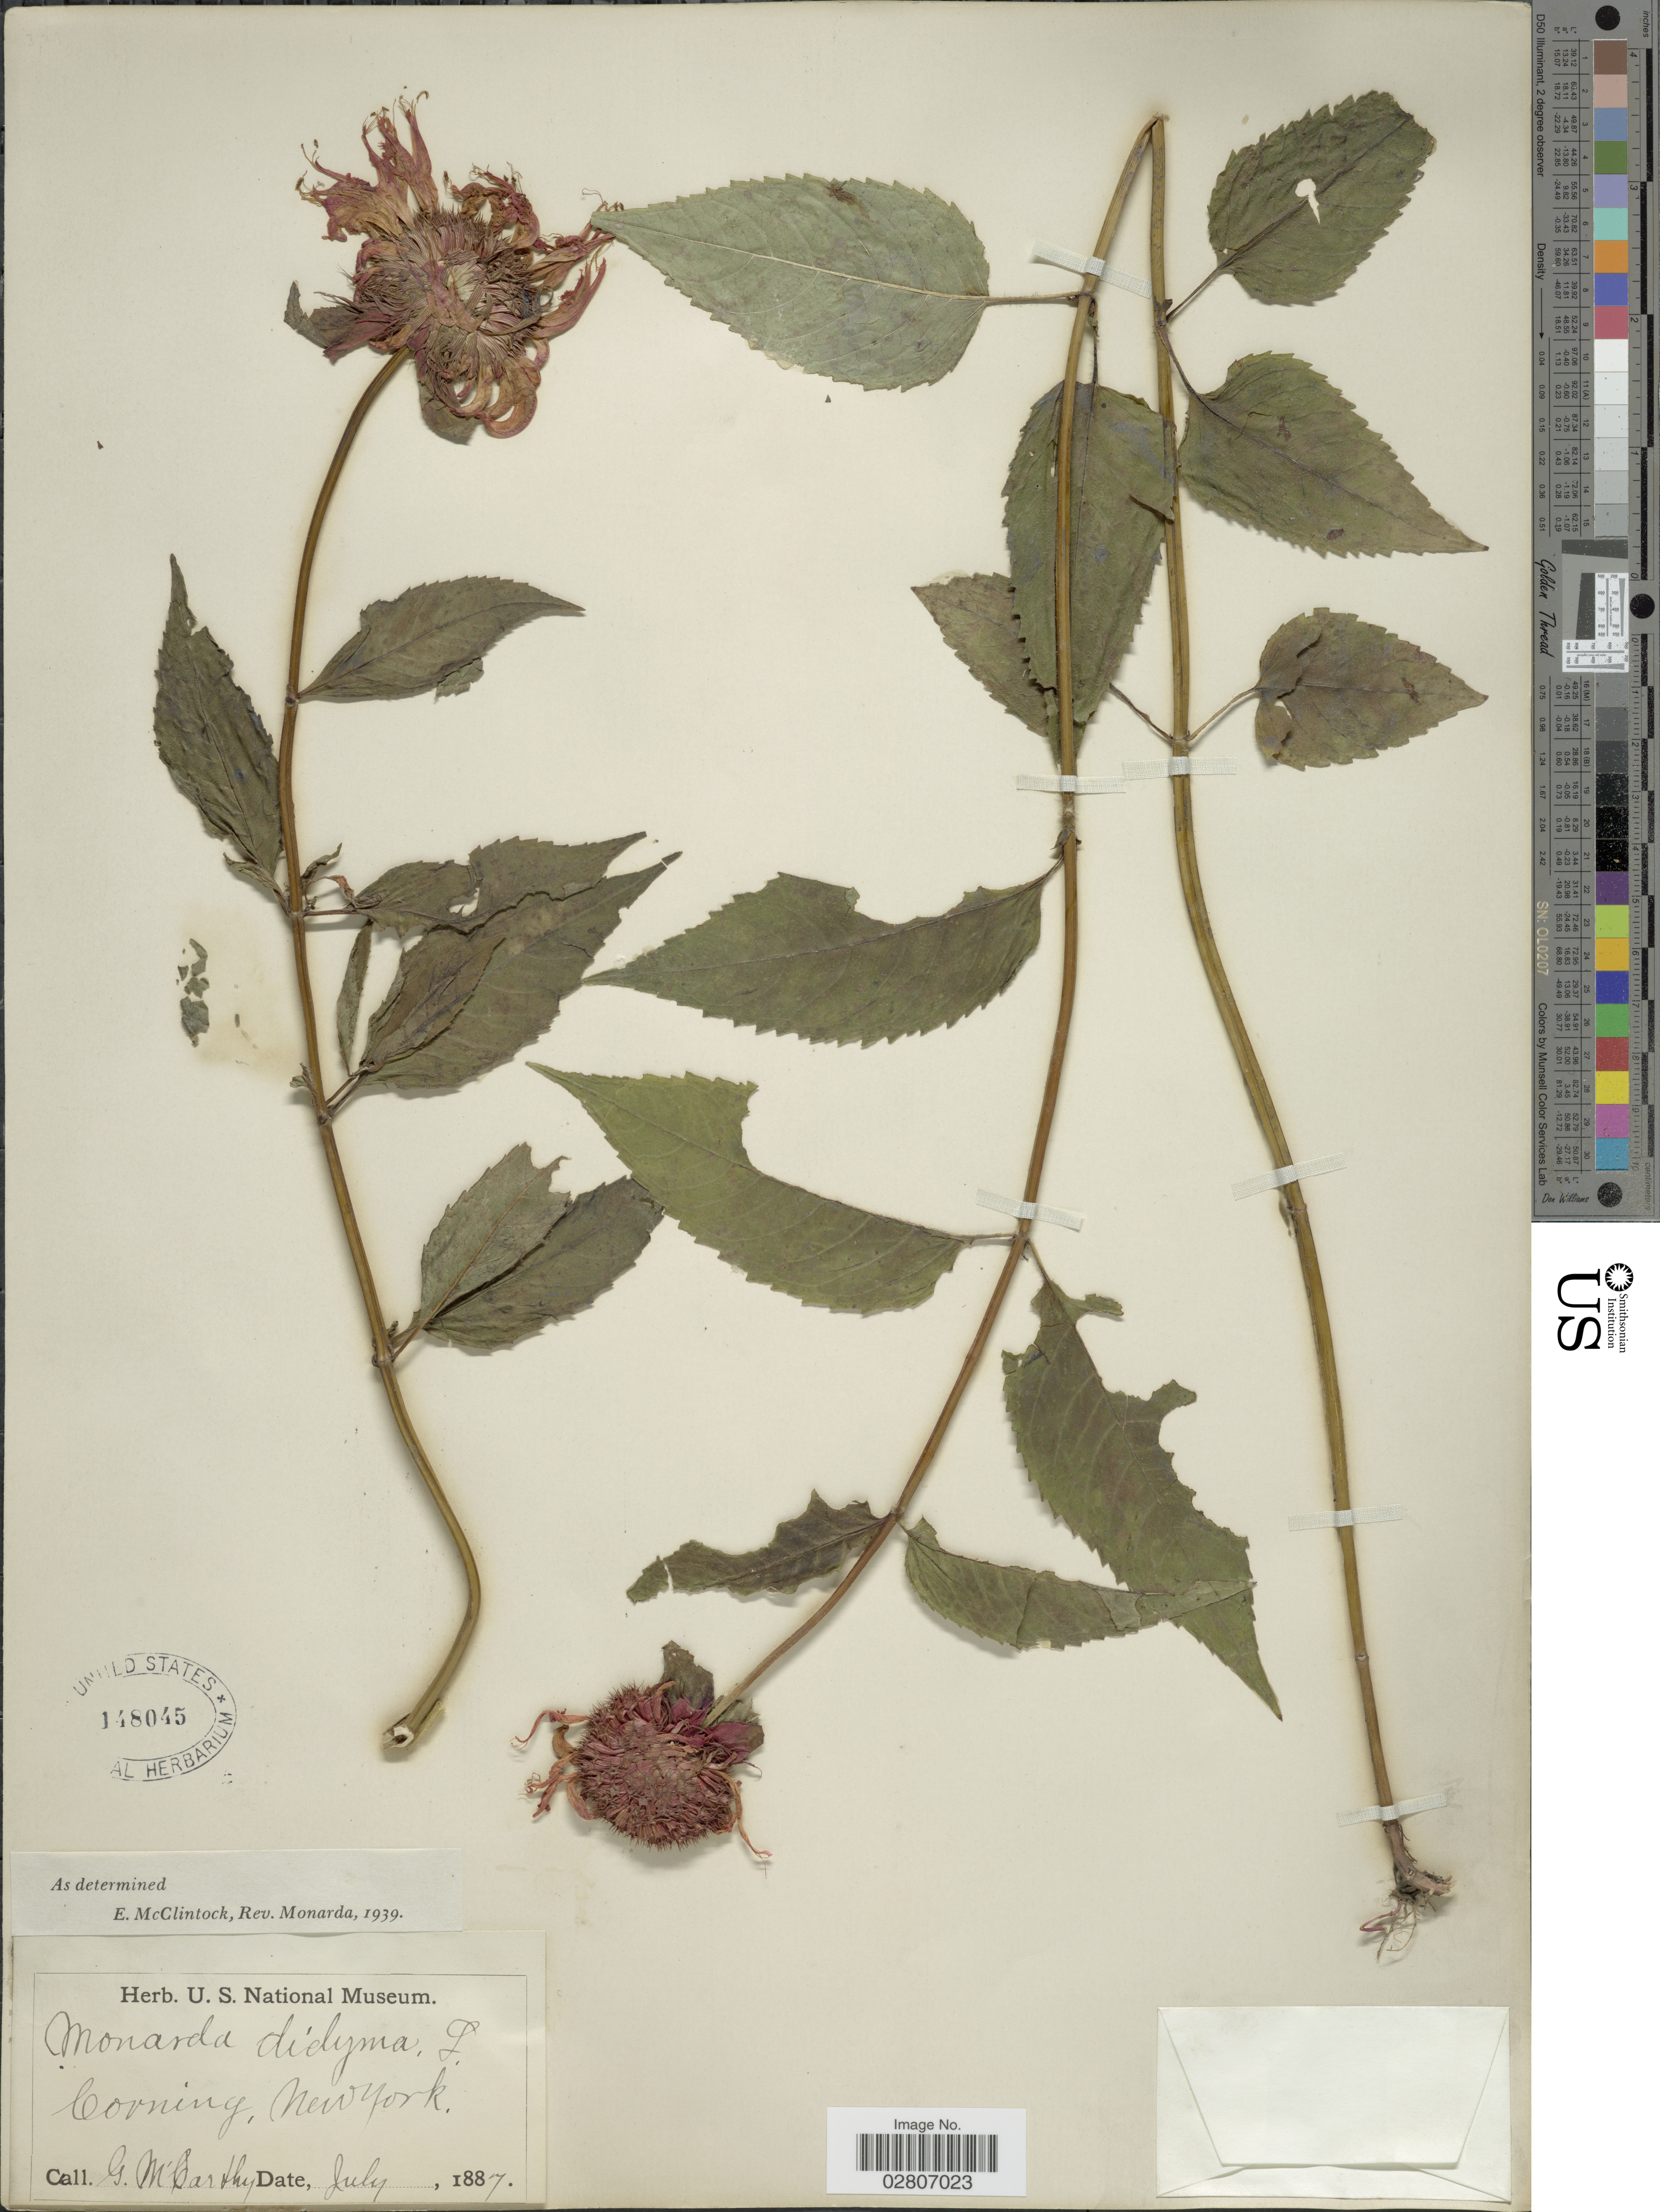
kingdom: Plantae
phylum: Tracheophyta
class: Magnoliopsida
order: Lamiales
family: Lamiaceae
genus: Monarda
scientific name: Monarda didyma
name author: L.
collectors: G. McCarthy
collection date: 1887-07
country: United States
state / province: New York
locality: Corning.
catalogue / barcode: US 148045